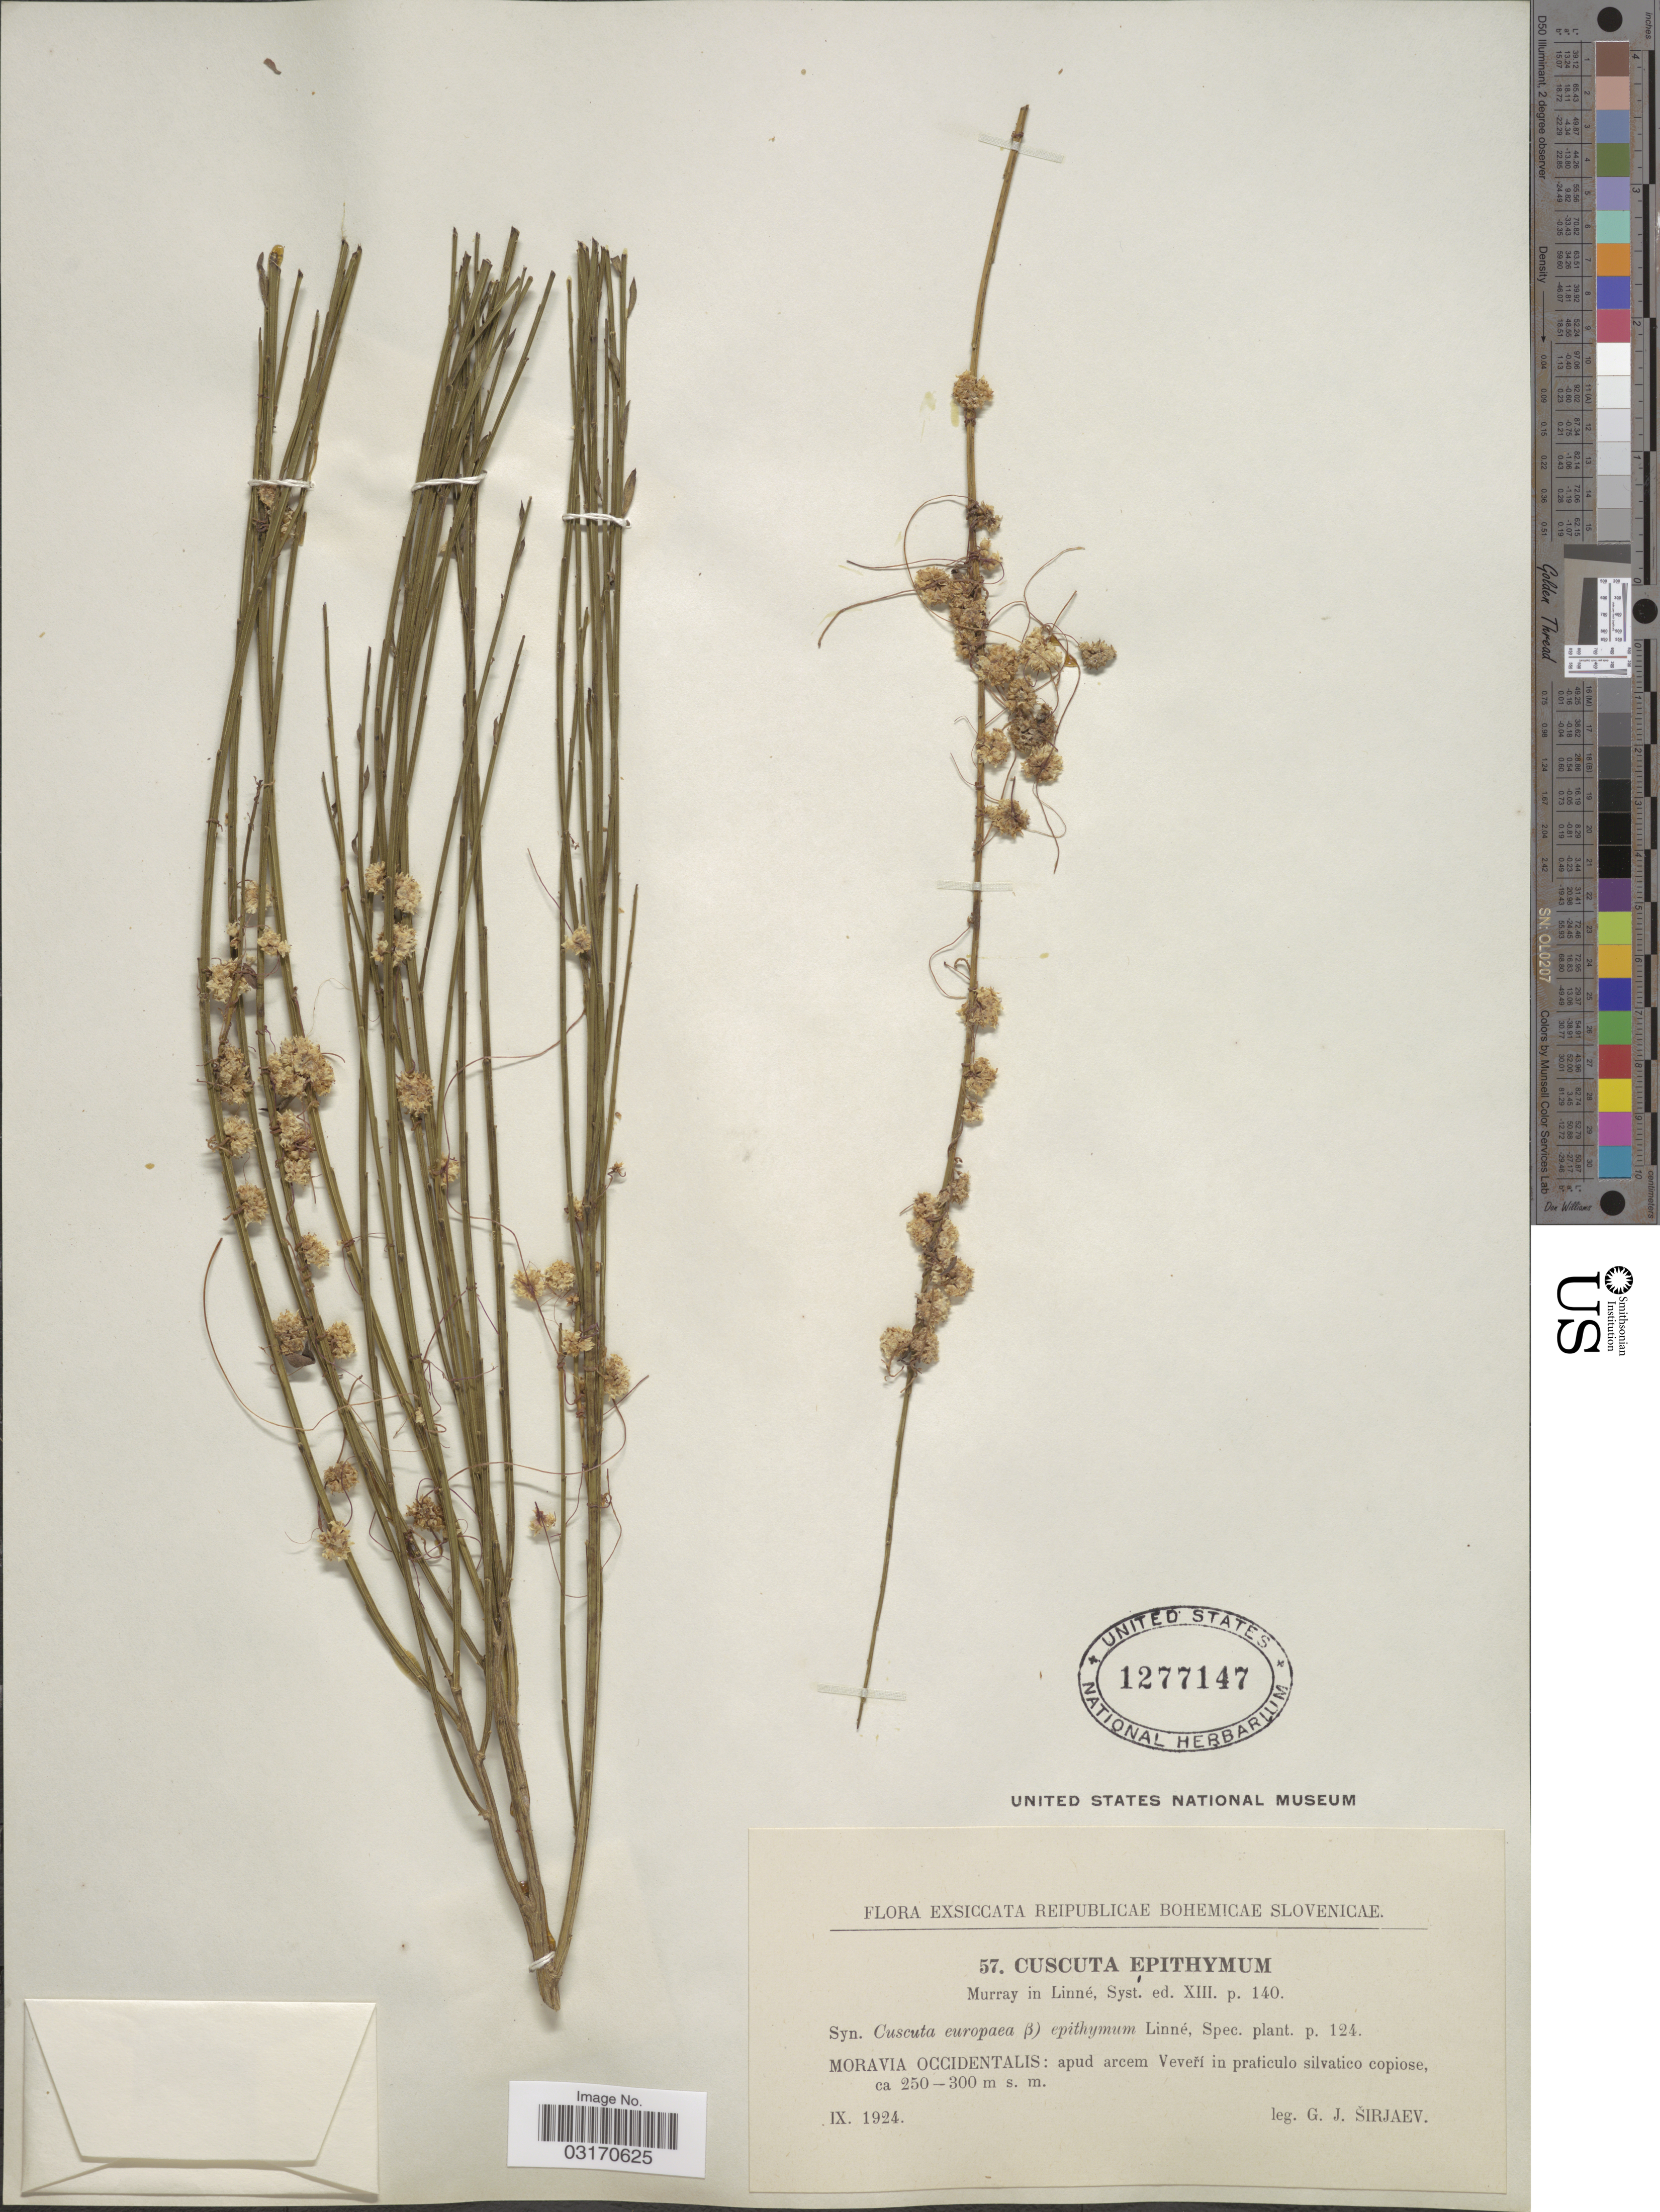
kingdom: Plantae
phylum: Tracheophyta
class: Magnoliopsida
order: Solanales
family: Convolvulaceae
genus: Cuscuta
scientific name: Cuscuta epithymum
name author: Murray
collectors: G. Sirjaev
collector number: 57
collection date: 1924-09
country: Czechia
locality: Reipublicae Bohemicae Slovenicae. Moravia Occidentalis: apud arcem Veveří in praticulo silvatico copiose.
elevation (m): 250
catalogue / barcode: US 1277147